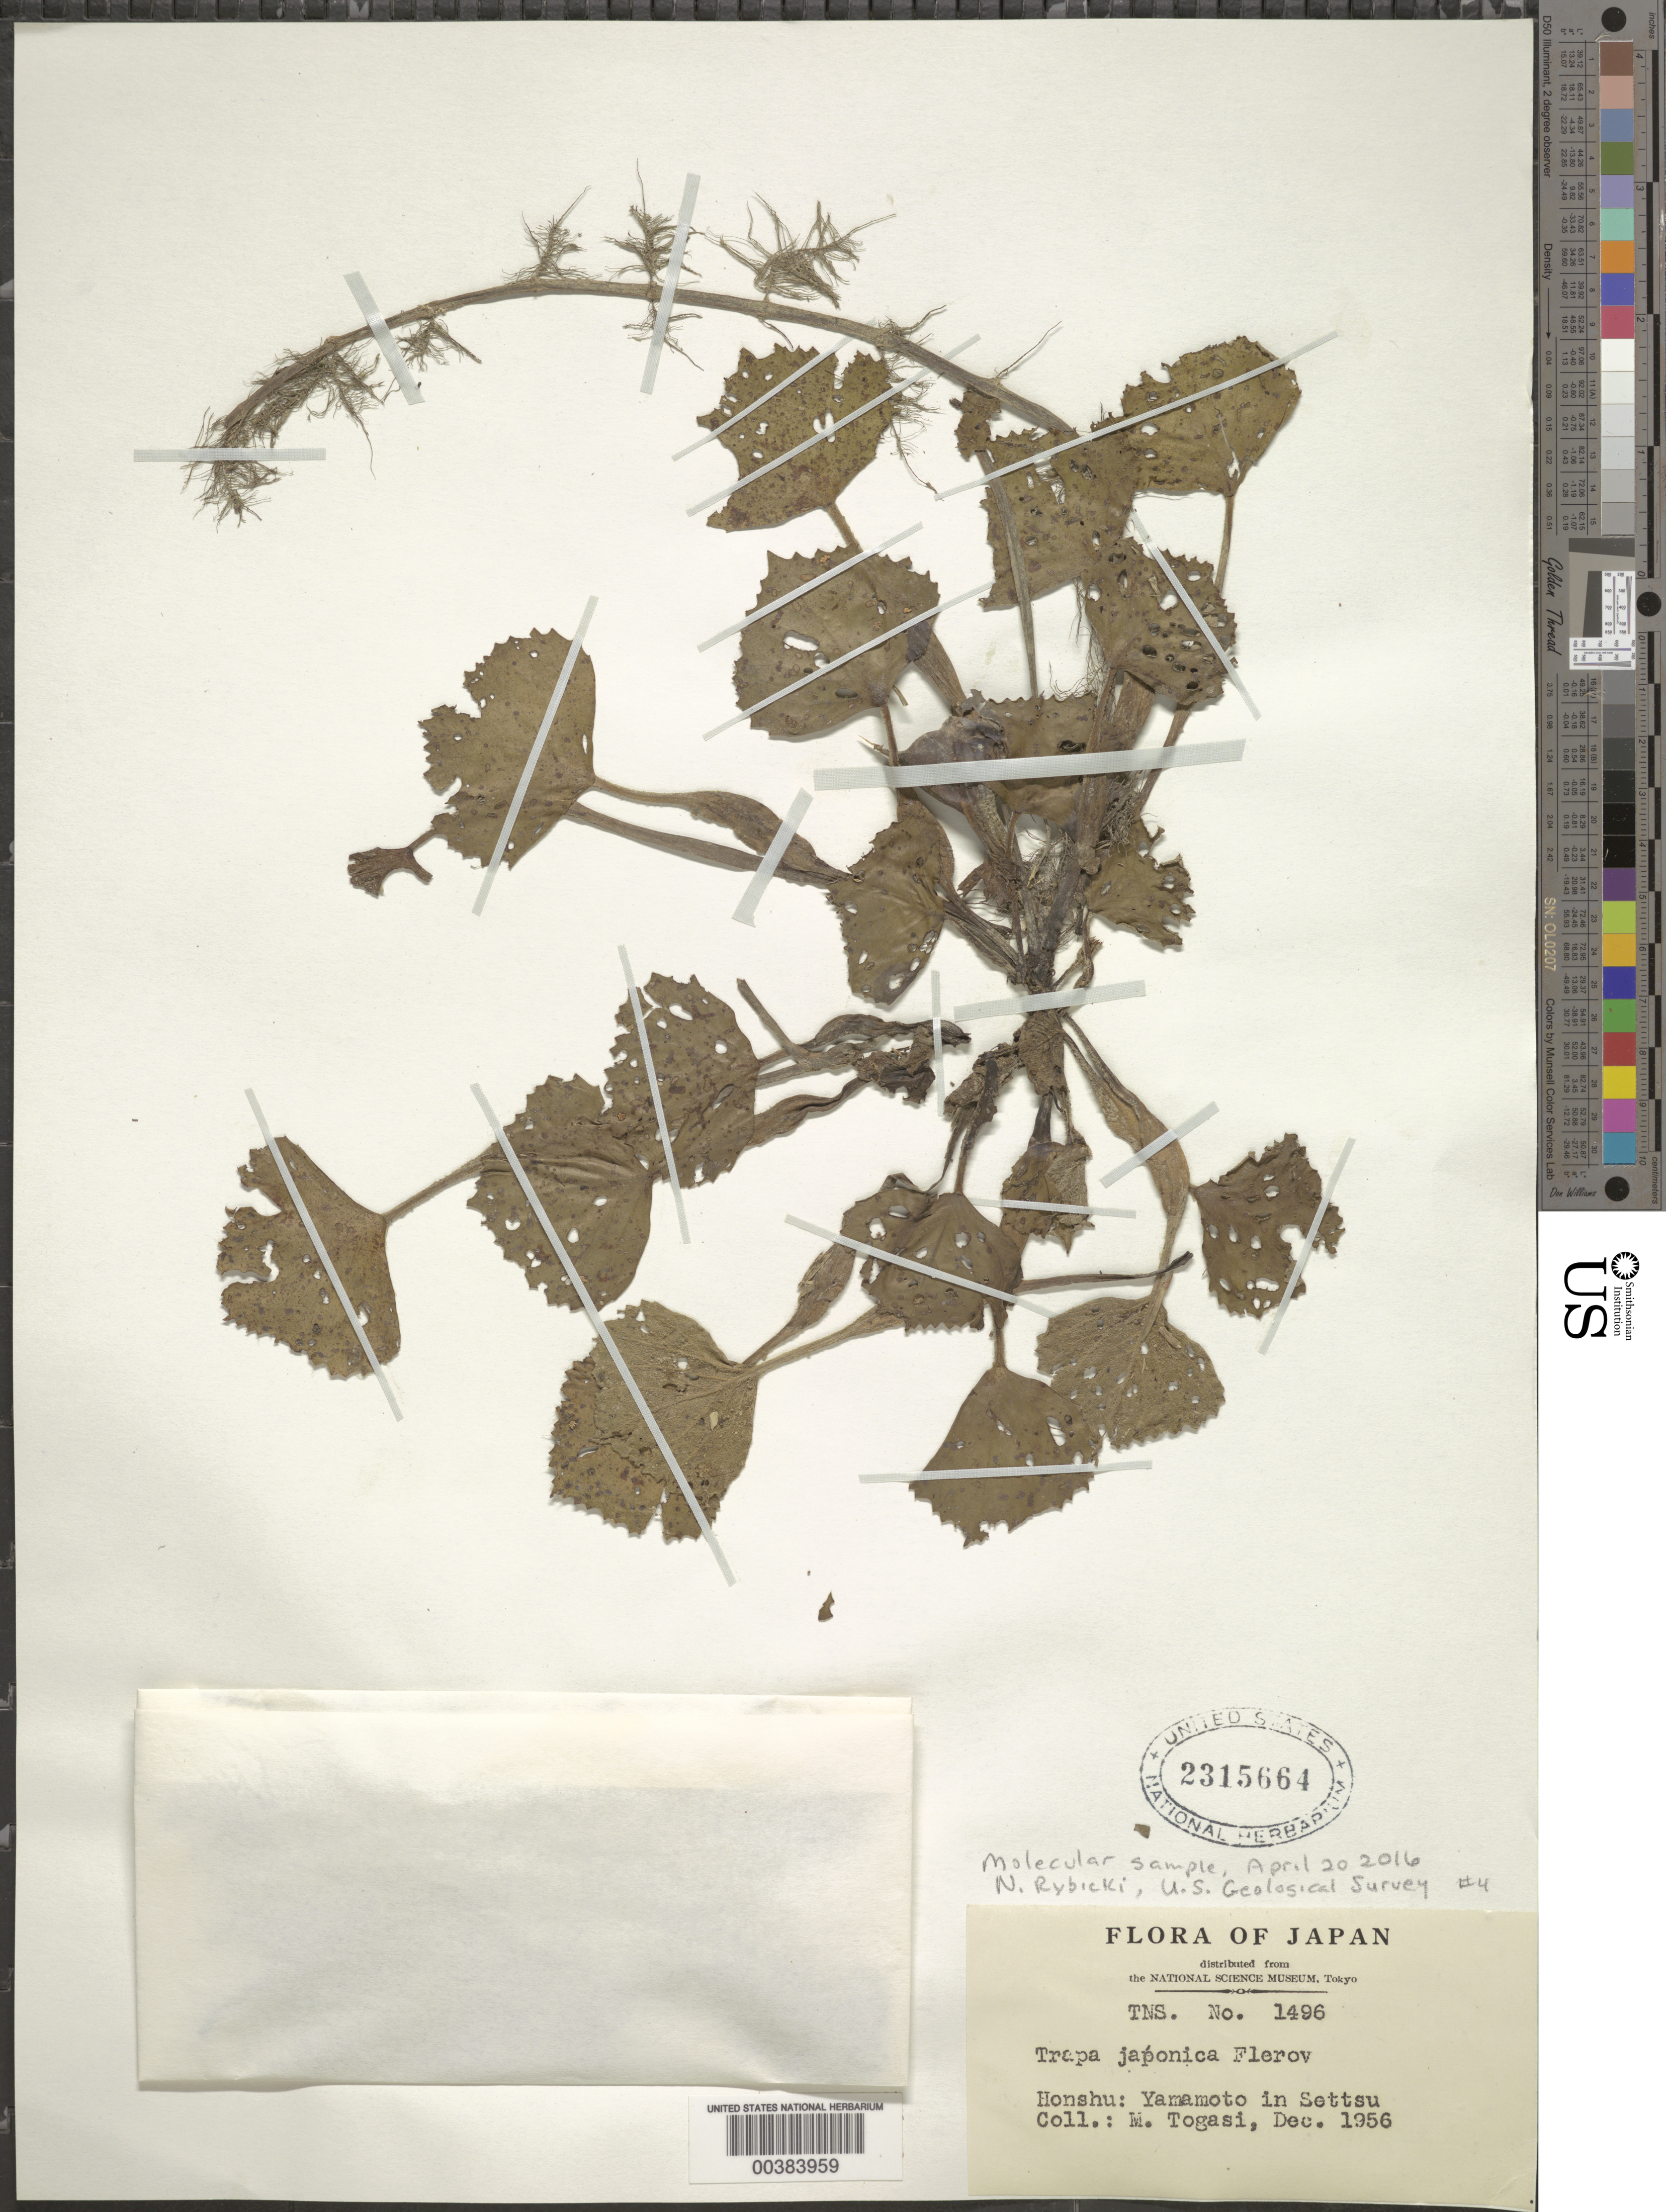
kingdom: Plantae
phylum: Tracheophyta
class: Magnoliopsida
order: Myrtales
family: Lythraceae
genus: Trapa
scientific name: Trapa japonica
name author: Flerov.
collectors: M. Togasi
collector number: Tns. 1496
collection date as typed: Dec 1956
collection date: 1956-12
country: Japan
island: Honshu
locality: Yamamoto in settsu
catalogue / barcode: US 2315664